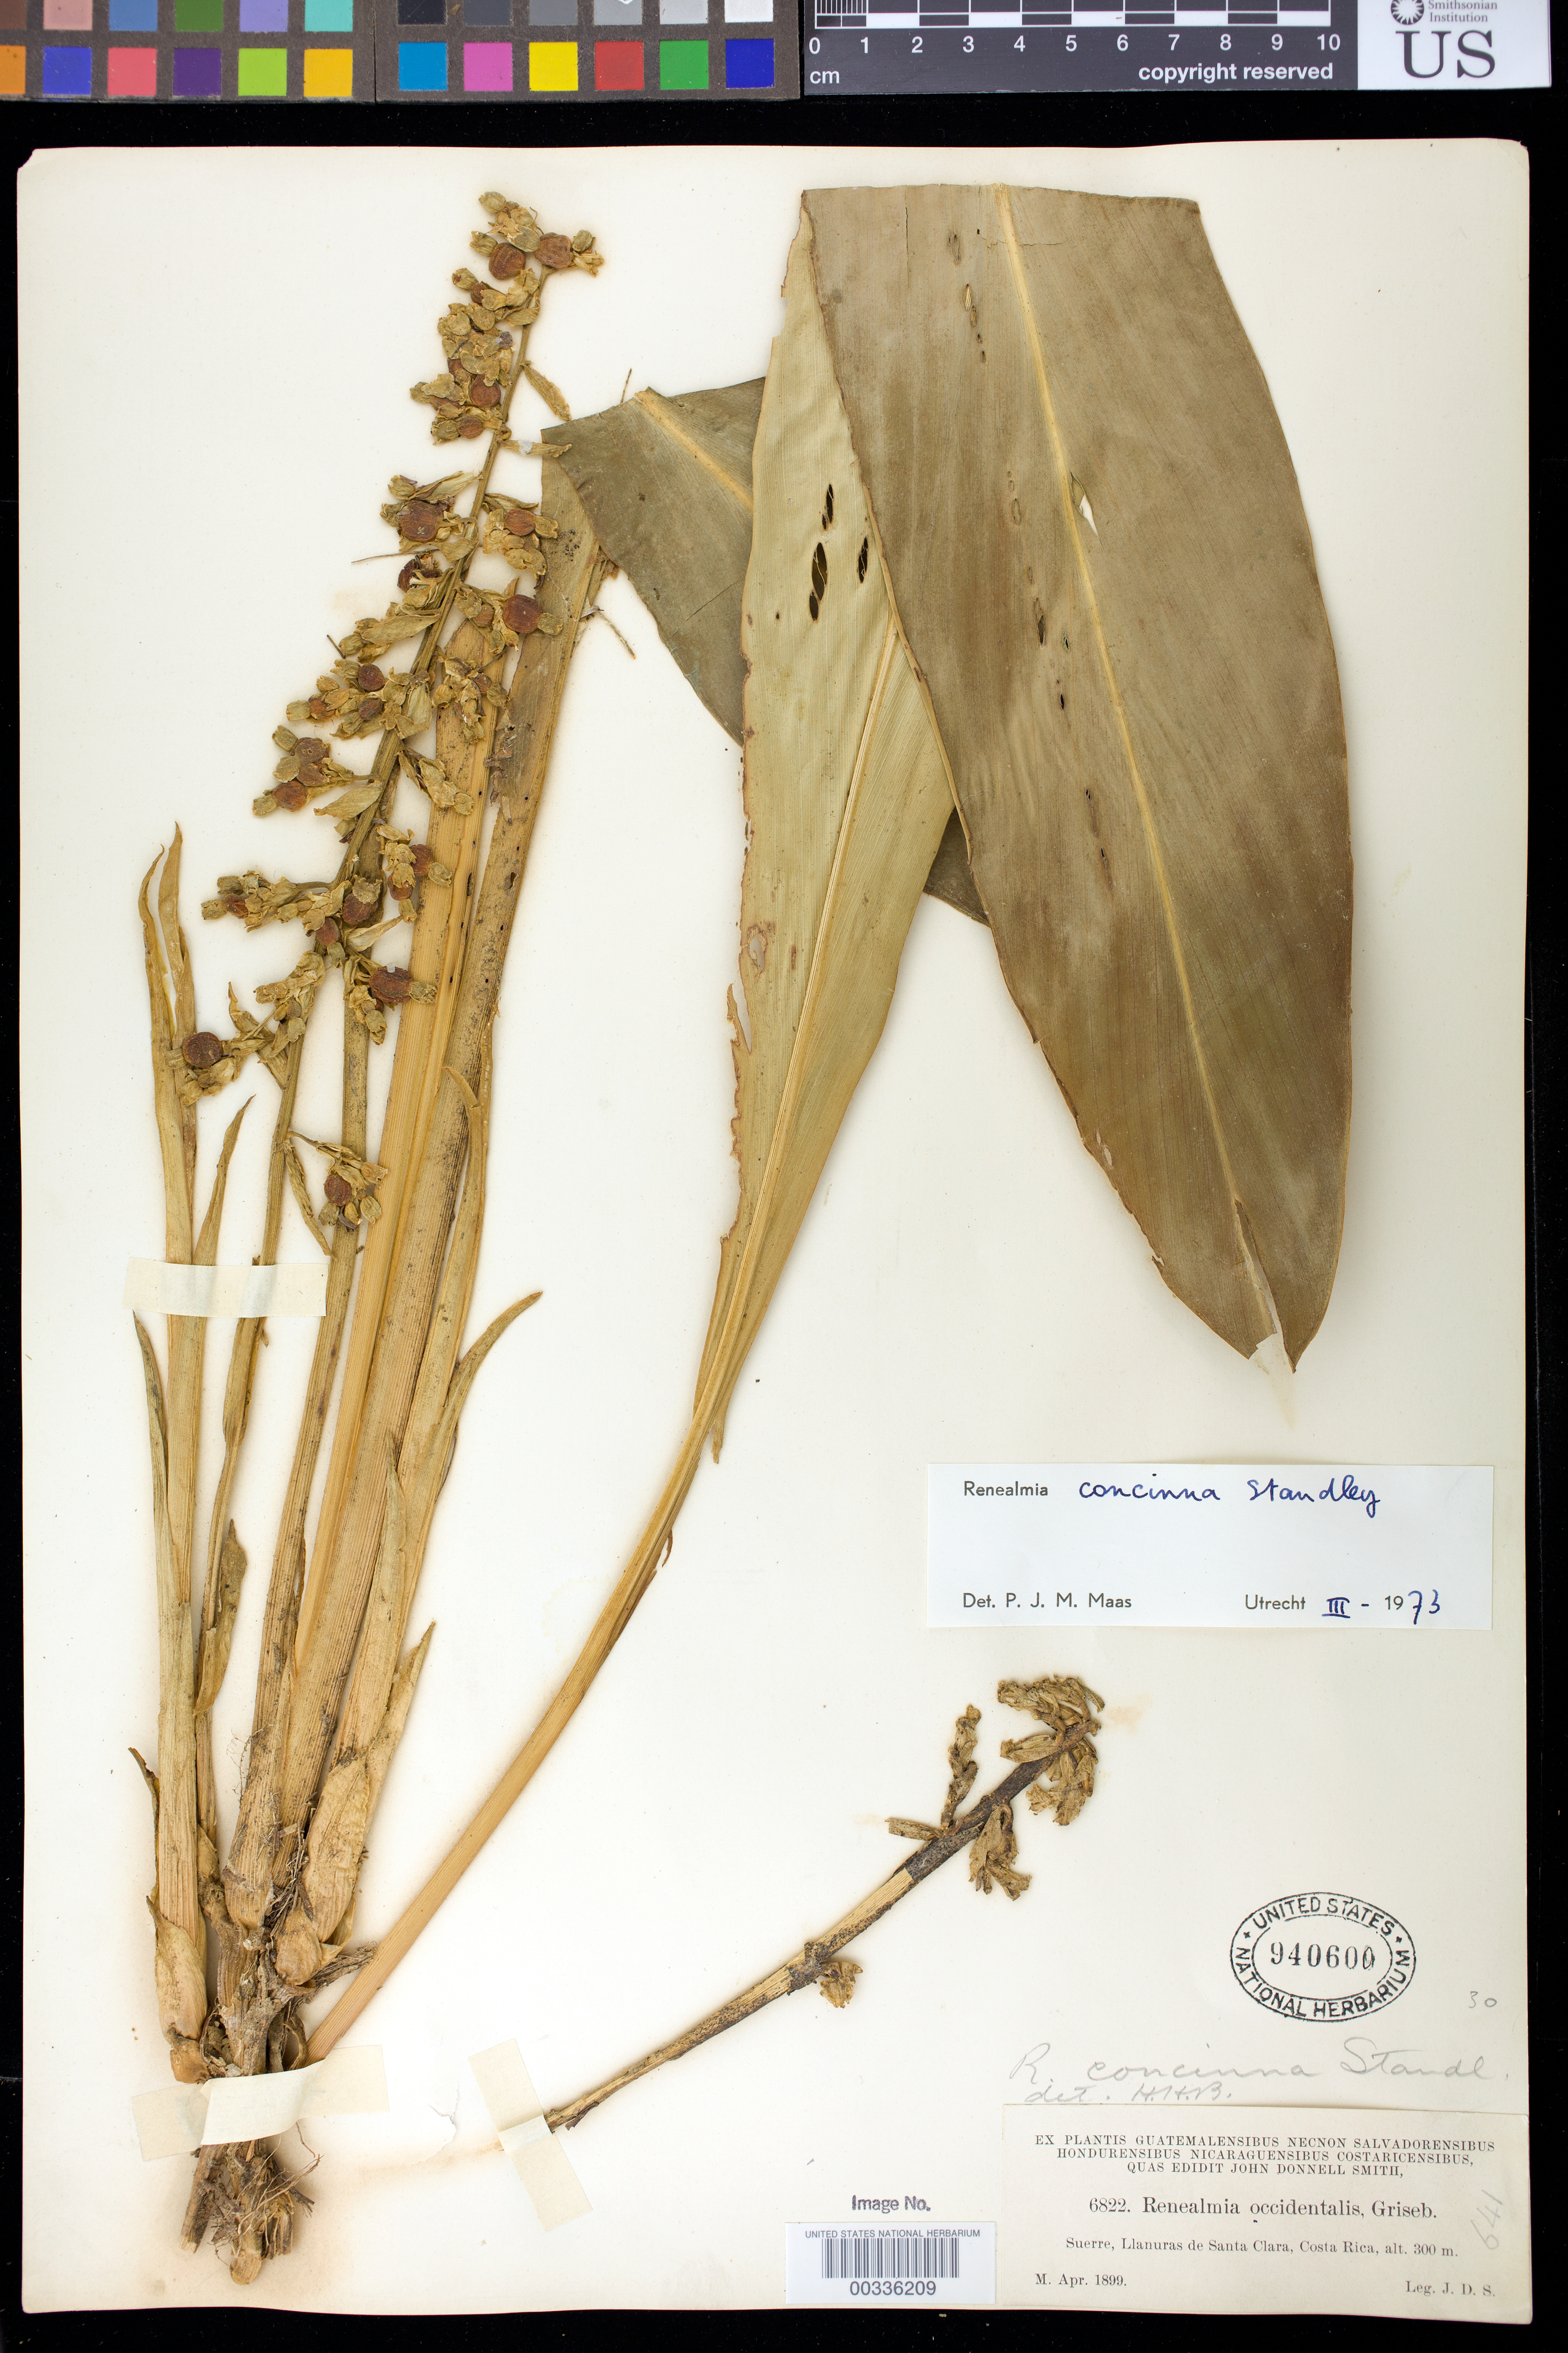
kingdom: Plantae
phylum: Tracheophyta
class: Liliopsida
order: Zingiberales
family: Zingiberaceae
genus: Renealmia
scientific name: Renealmia concinna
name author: Standl.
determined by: Maas, Paul J. M.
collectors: J. Donnell Smith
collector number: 6822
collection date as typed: Apr 1899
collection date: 1899-04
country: Costa Rica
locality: Suerre, Llanuras de Santa Clara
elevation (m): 300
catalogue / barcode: US 940600